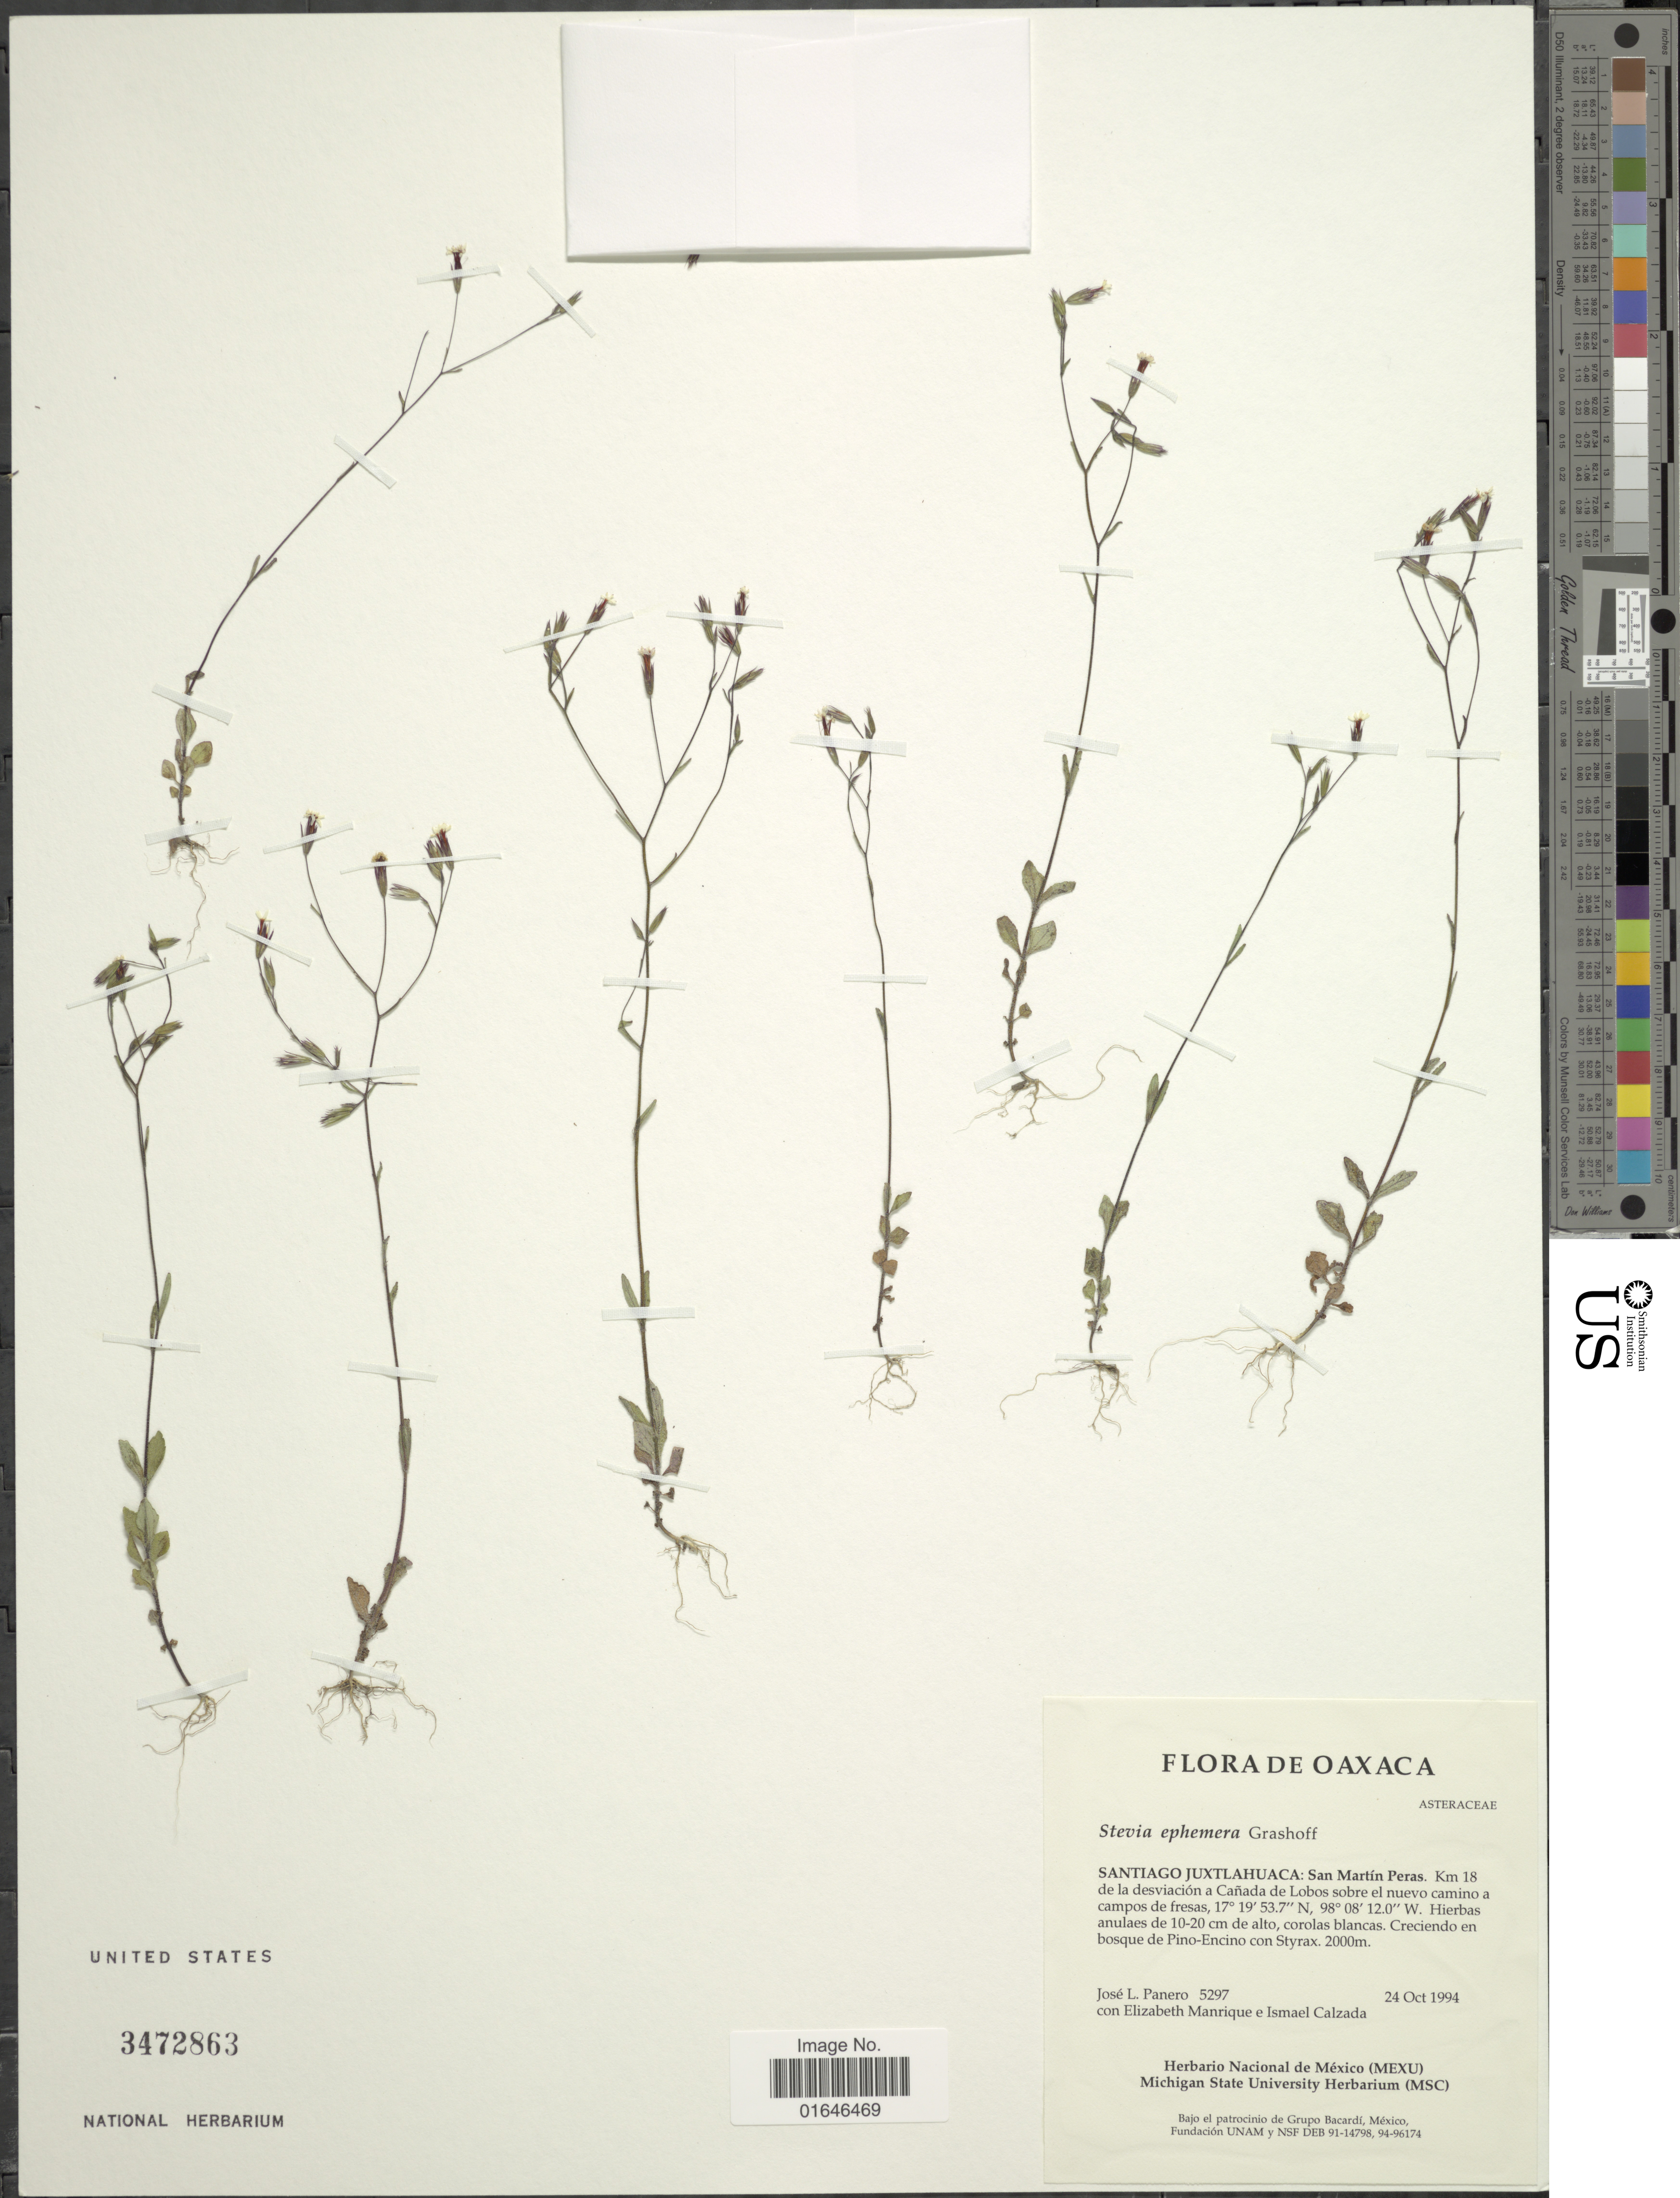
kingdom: Plantae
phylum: Tracheophyta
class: Magnoliopsida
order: Asterales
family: Asteraceae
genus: Stevia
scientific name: Stevia ephemera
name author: Grashoff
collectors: J. L. Panero, E. Manrique & I. Calzada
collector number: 5297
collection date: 1994-10-24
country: Mexico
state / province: Oaxaca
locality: Santiago Juxtlahuaca: San Martín Peras. Km 18 de la desviación a Cañada de Lobos sobre el nuevo camino a campos de fresas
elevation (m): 2000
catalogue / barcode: US 3472863